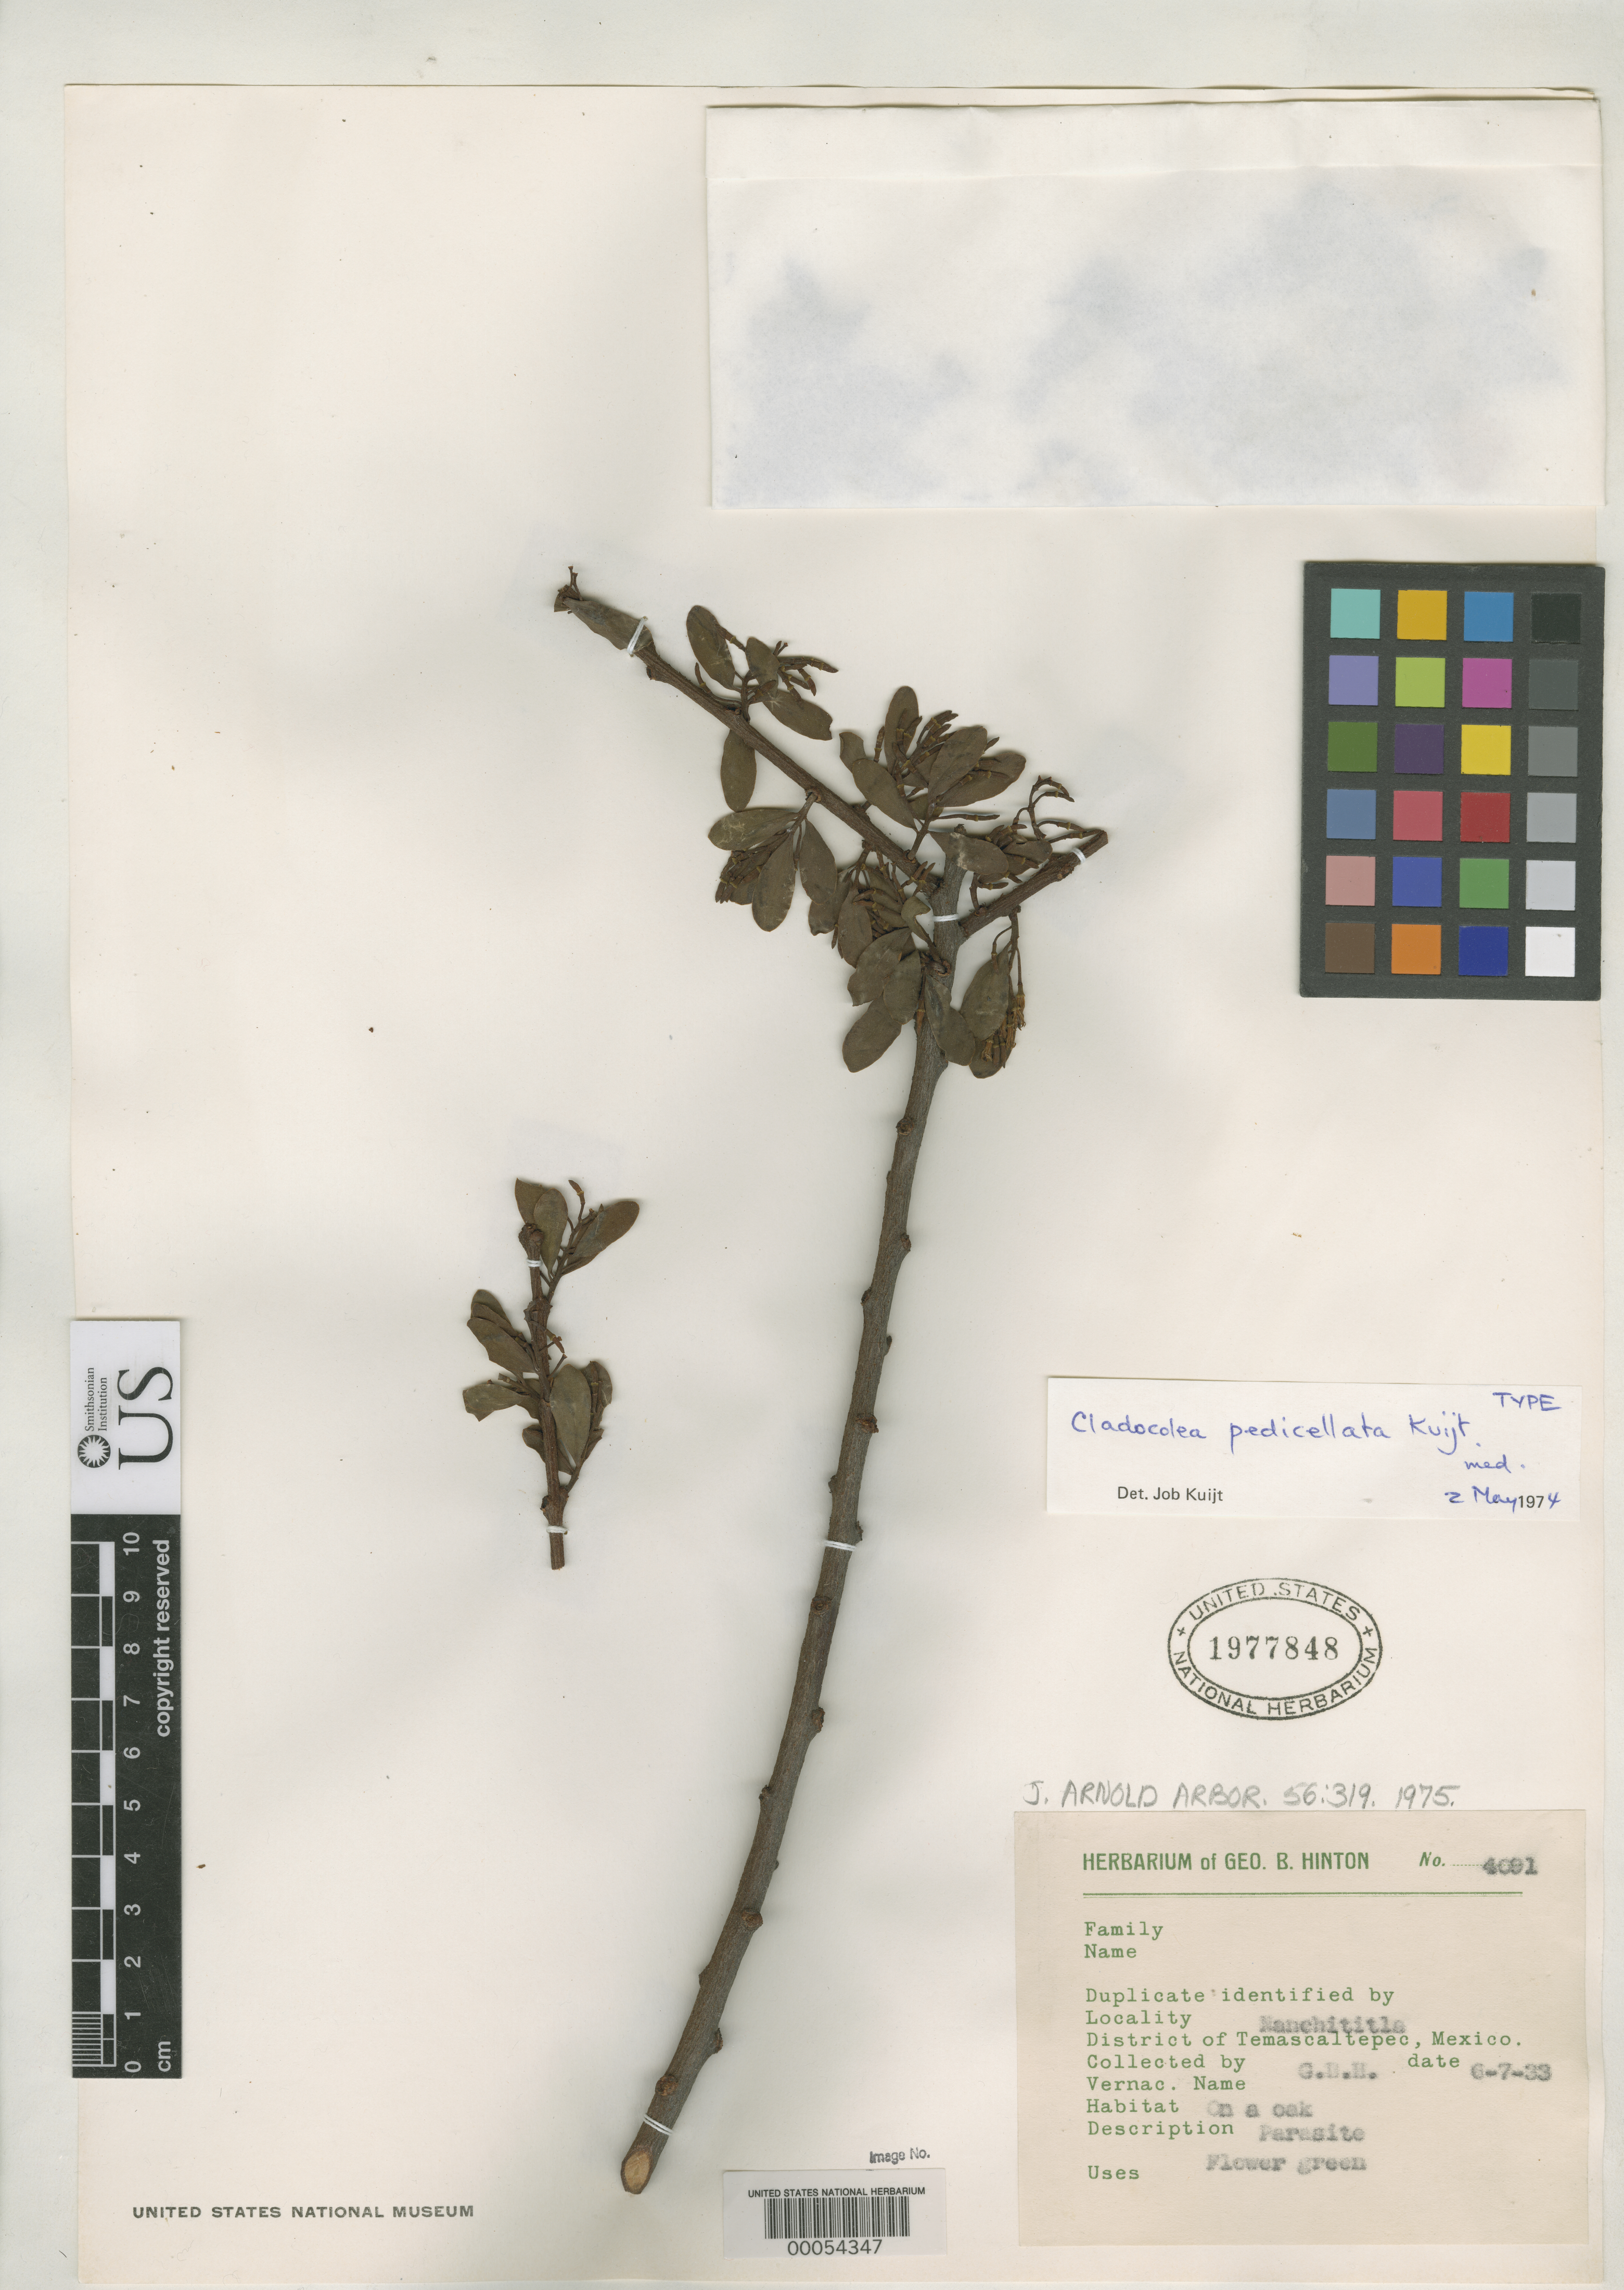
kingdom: Plantae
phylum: Tracheophyta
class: Magnoliopsida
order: Santalales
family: Loranthaceae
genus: Cladocolea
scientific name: Cladocolea pedicellata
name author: Kuijt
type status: Isotype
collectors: G. B. Hinton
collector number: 4091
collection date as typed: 06 Jul 1933 or 07 Jun 1933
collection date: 1933-06-07 or 1933-07-06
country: Mexico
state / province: México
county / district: Temascaltepec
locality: Nanchititle.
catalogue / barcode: US 1977848